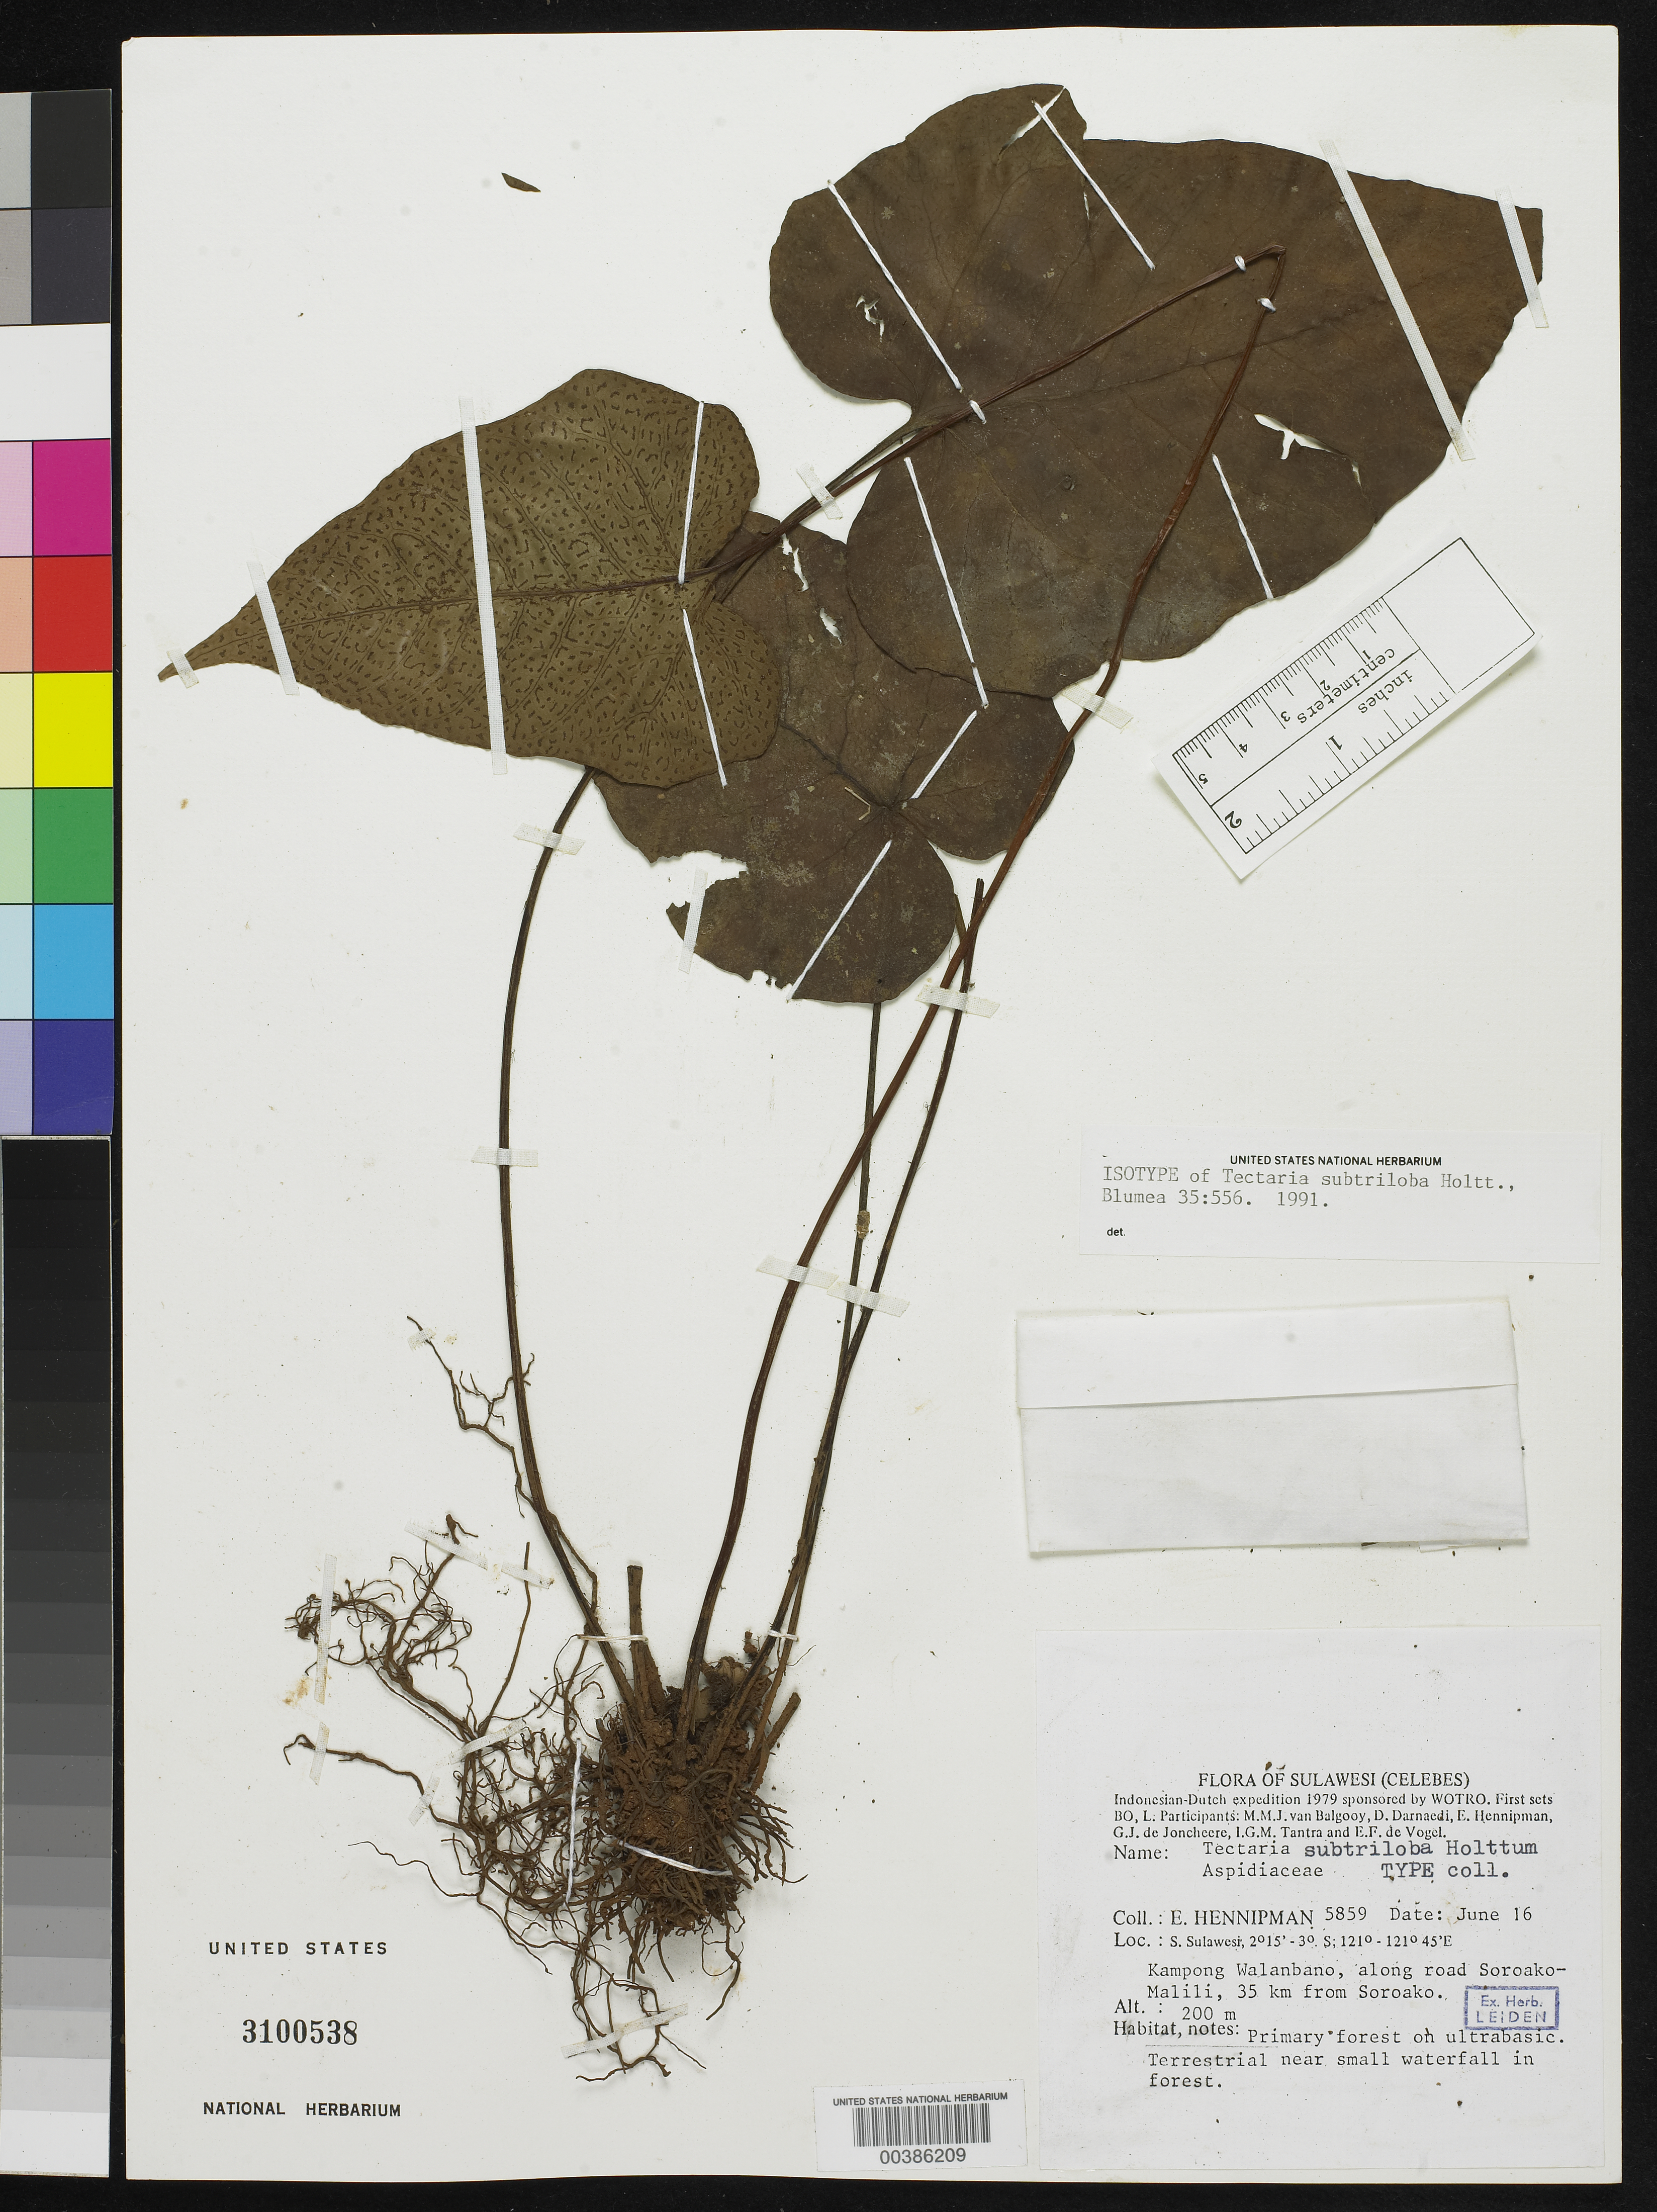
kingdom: Plantae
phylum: Tracheophyta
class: Polypodiopsida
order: Polypodiales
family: Tectariaceae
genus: Tectaria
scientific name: Tectaria subtriloba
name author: Holttum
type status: Isotype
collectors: E. Hennipman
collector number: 5859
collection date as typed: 16 Jun 1979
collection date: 1979-06-16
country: Indonesia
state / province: Sulawesi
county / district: Sulawesi Selatan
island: Sulawesi [Celebes]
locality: Kampong Walanbano, along road to Soroako-Malili, 35 km from Soroako.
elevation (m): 200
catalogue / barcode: US 3100538